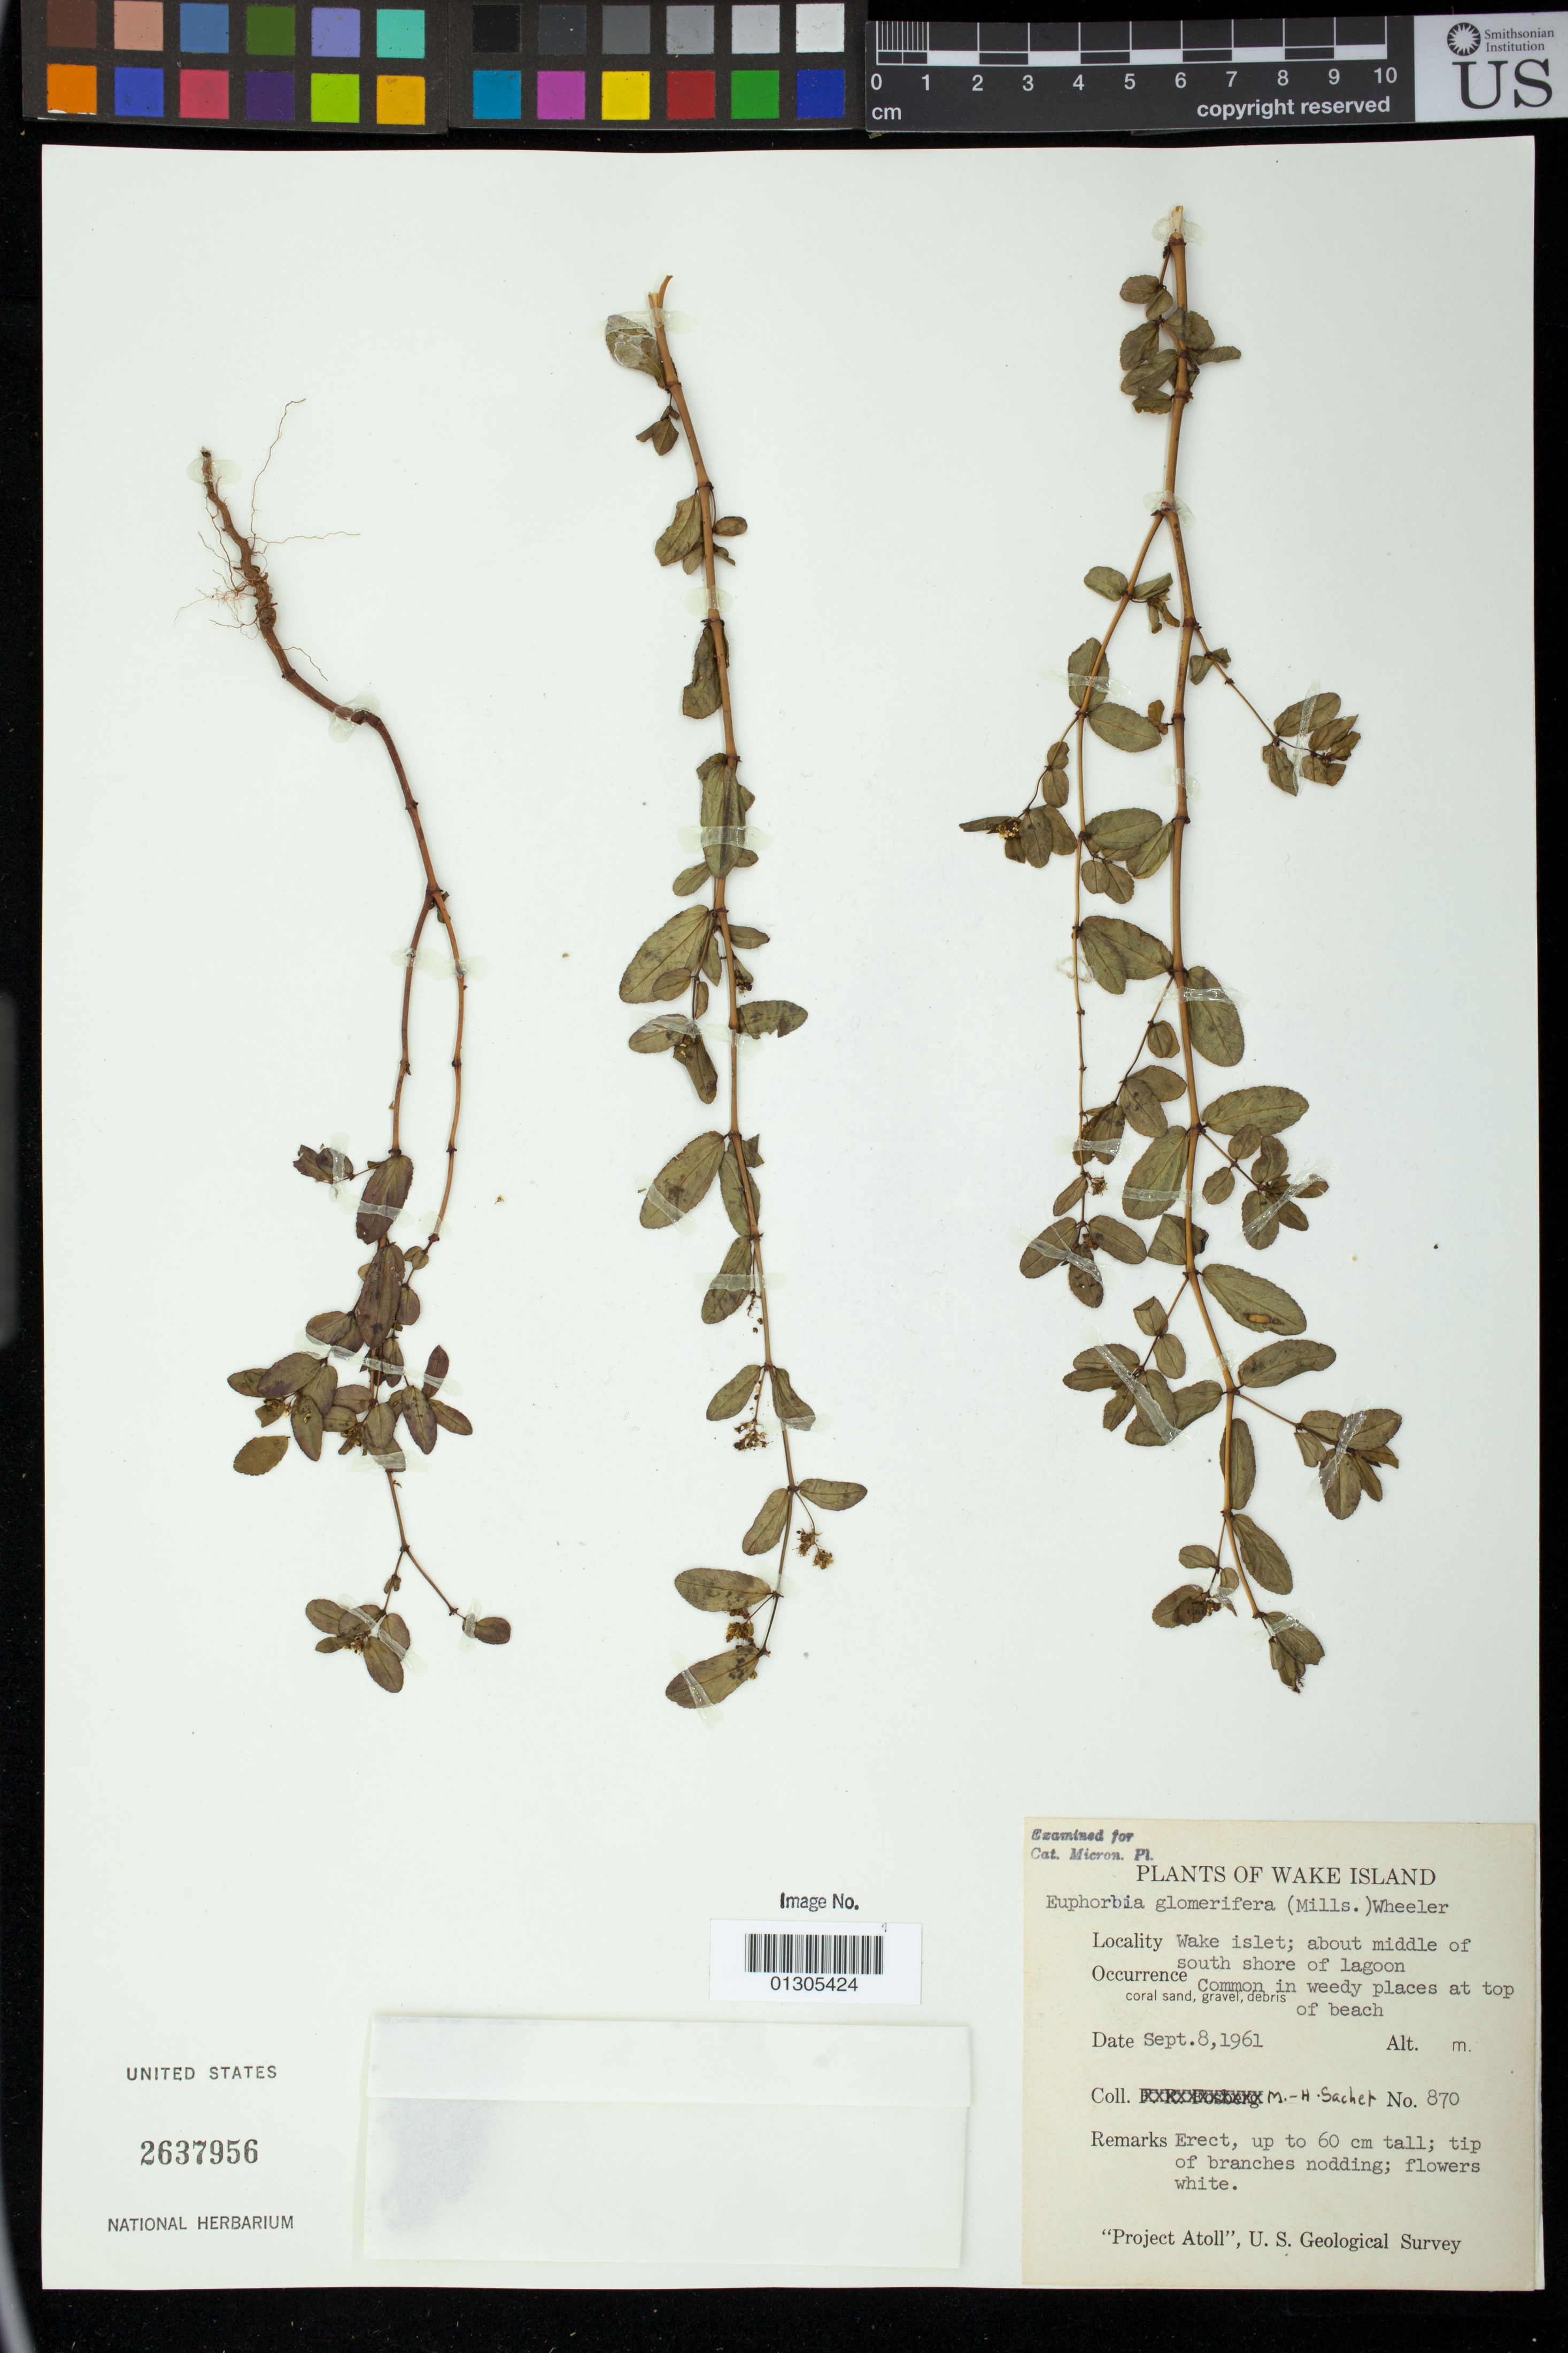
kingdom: Plantae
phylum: Tracheophyta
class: Magnoliopsida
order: Malpighiales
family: Euphorbiaceae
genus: Euphorbia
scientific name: Euphorbia hypericifolia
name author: L.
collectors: M.-H. Sachet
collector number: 870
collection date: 1961-09-08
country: U.S. Administered Pacific Islands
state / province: Wake Island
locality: Wake Islet; about middle of south shore of lagoon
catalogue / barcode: US 2637956